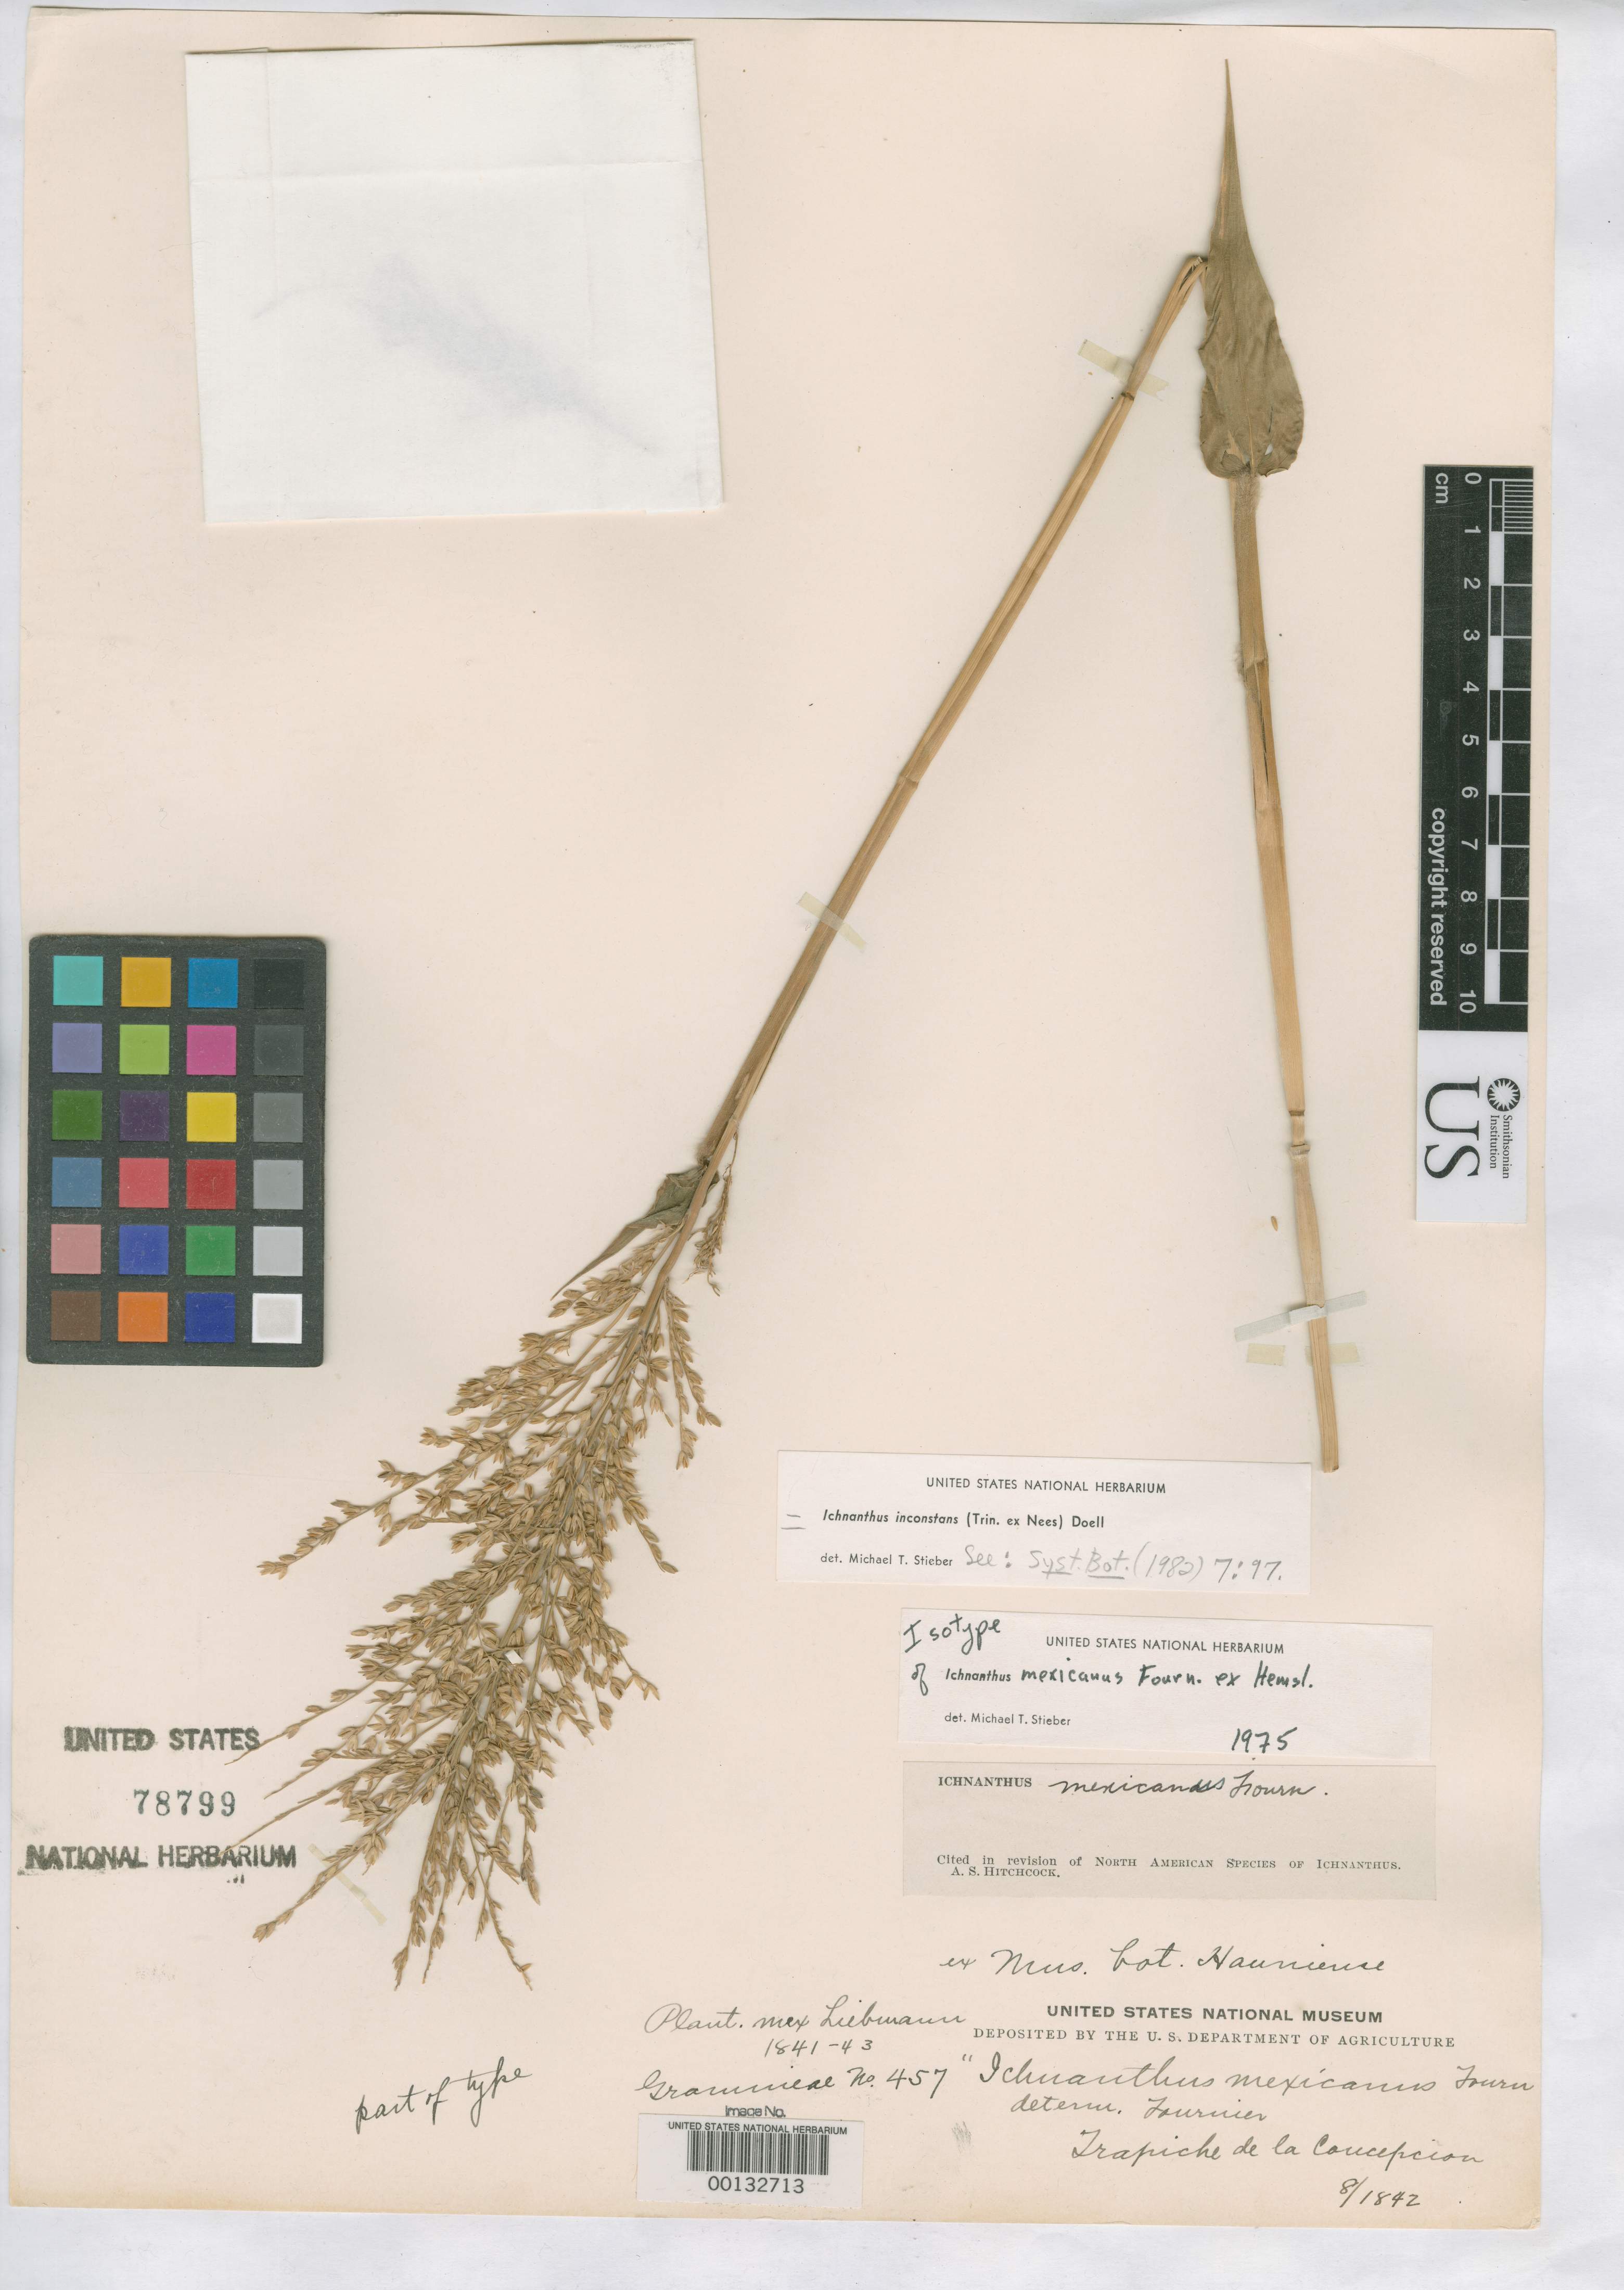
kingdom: Plantae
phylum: Tracheophyta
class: Liliopsida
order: Poales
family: Poaceae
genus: Ichnanthus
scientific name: Ichnanthus mexicanus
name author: E. Fourn.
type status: Isotype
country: Mexico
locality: Concepcion.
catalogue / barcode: US 78799